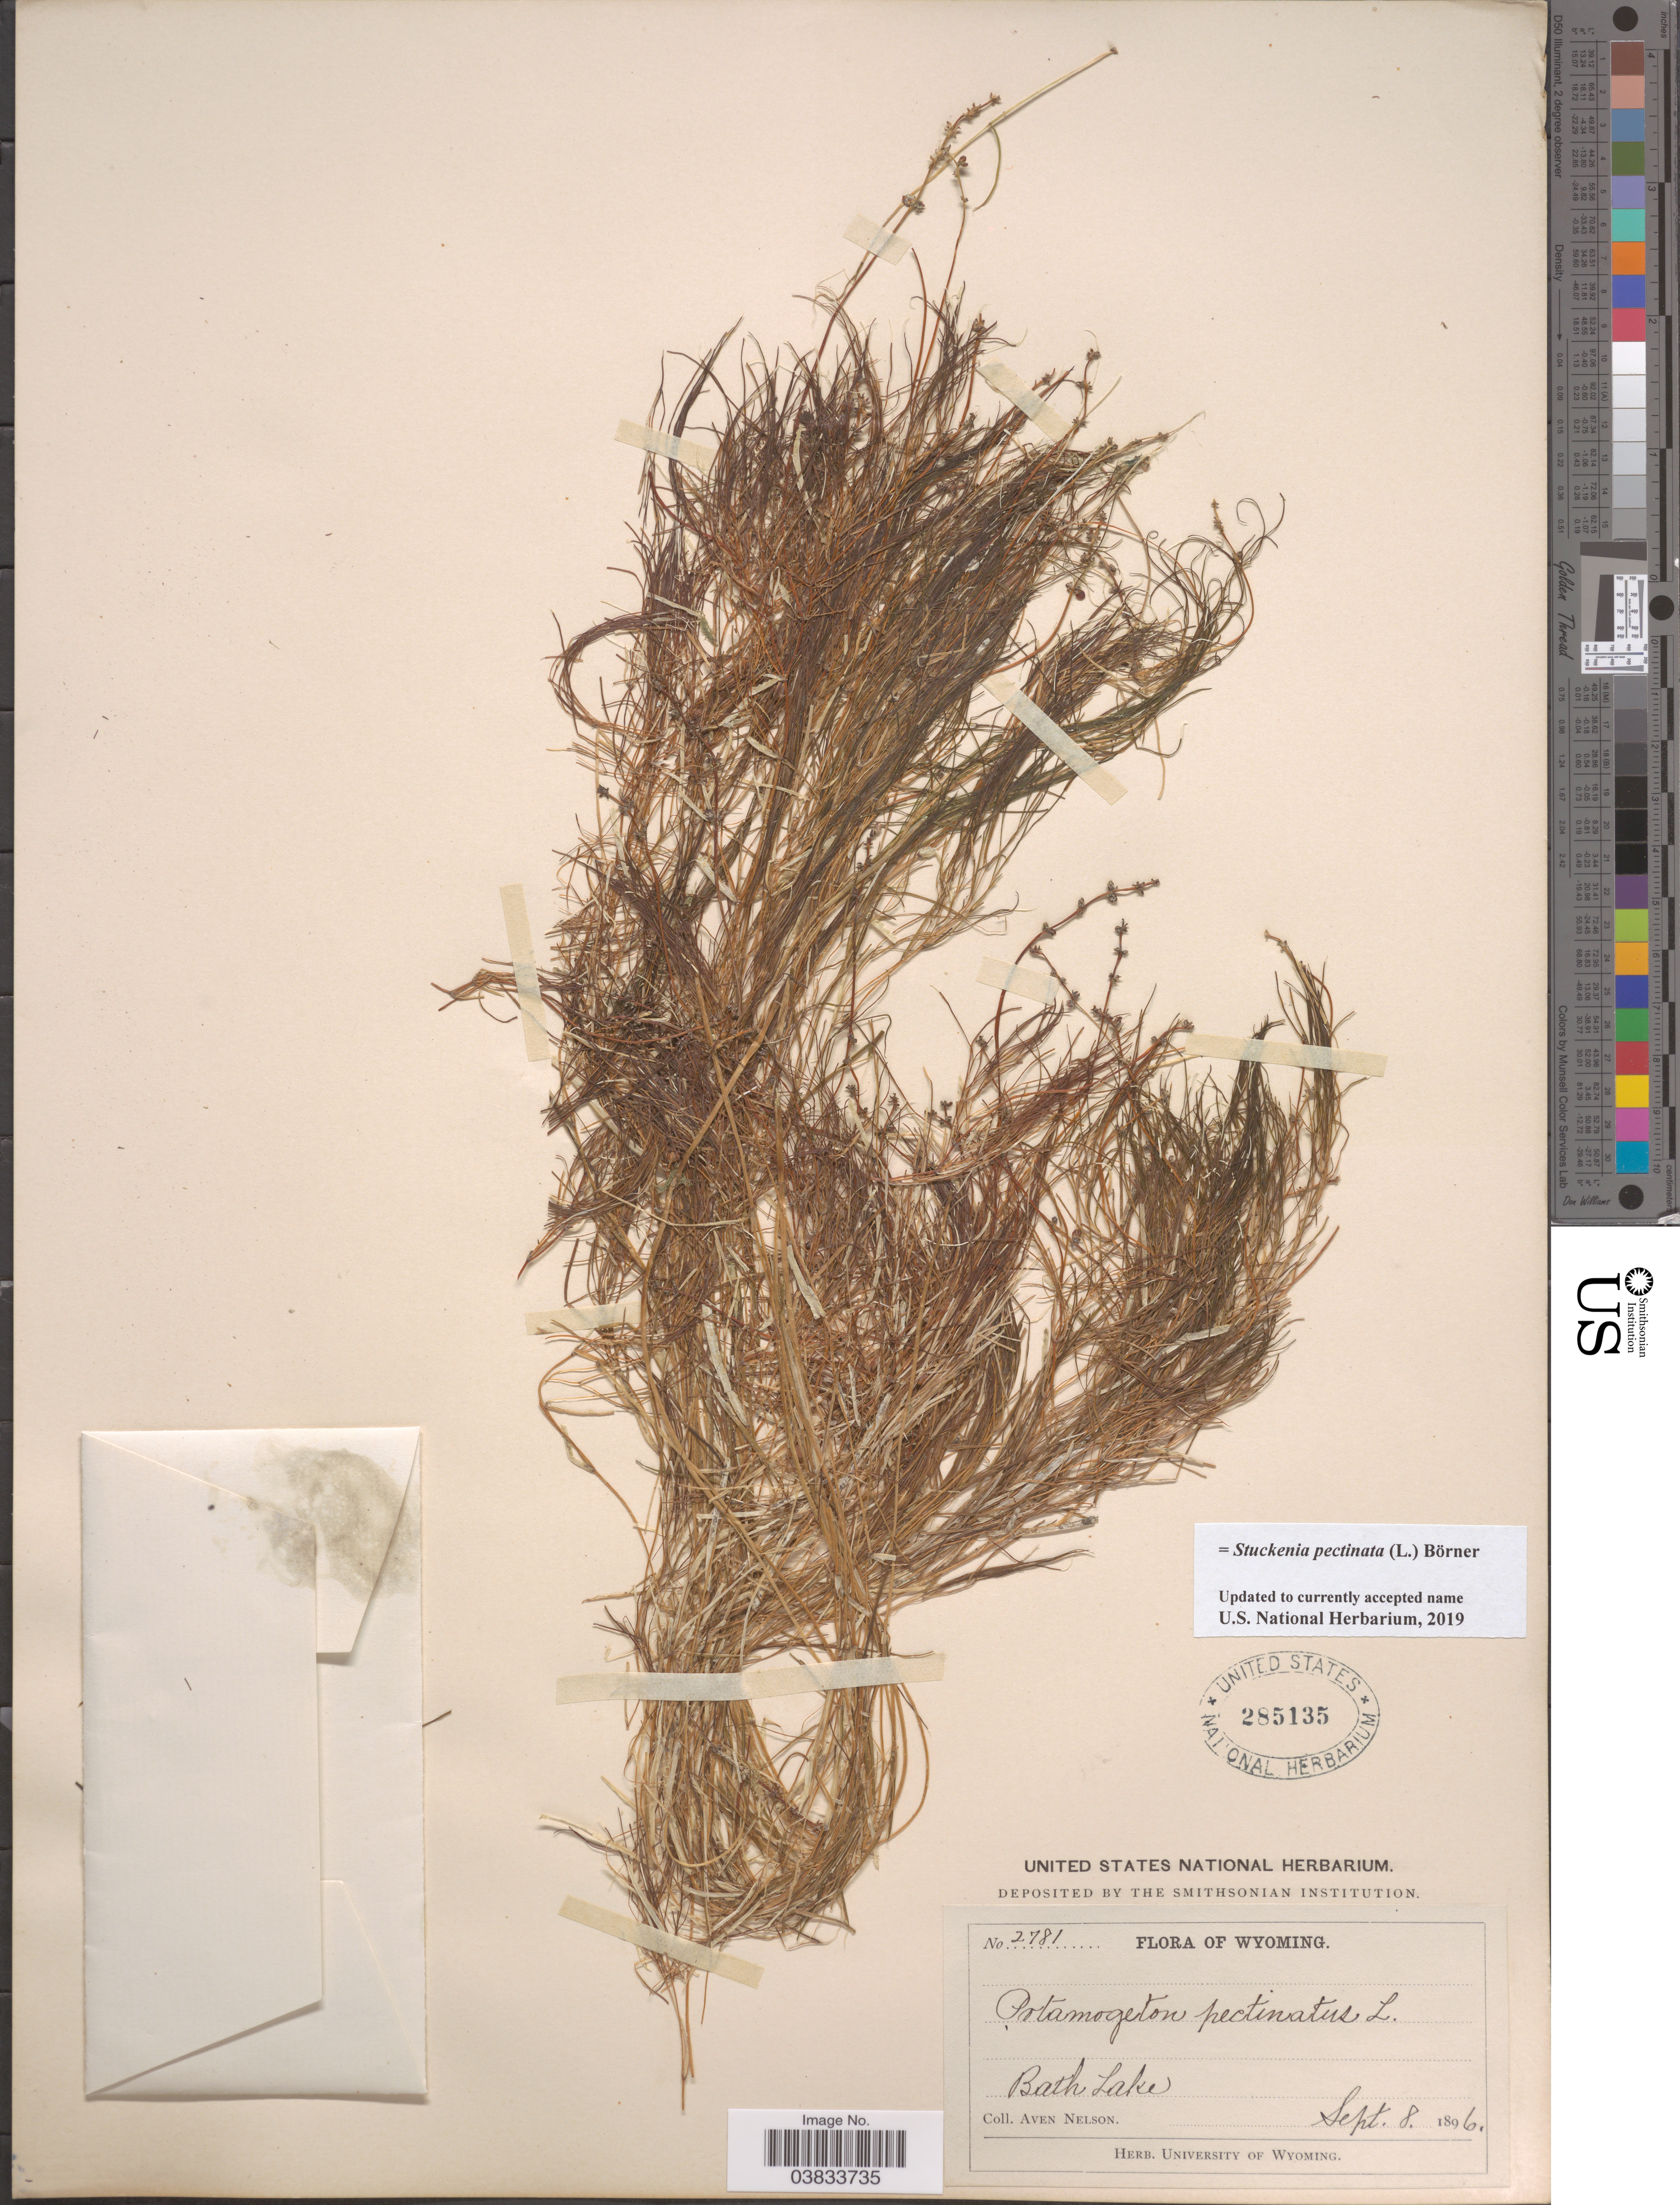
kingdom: Plantae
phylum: Tracheophyta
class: Liliopsida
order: Alismatales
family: Potamogetonaceae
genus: Stuckenia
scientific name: Stuckenia pectinata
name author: (L.) Börner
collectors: A. Nelson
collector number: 2781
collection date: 1896-09-08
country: United States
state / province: Wyoming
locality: Bath Lake.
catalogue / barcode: US 285135